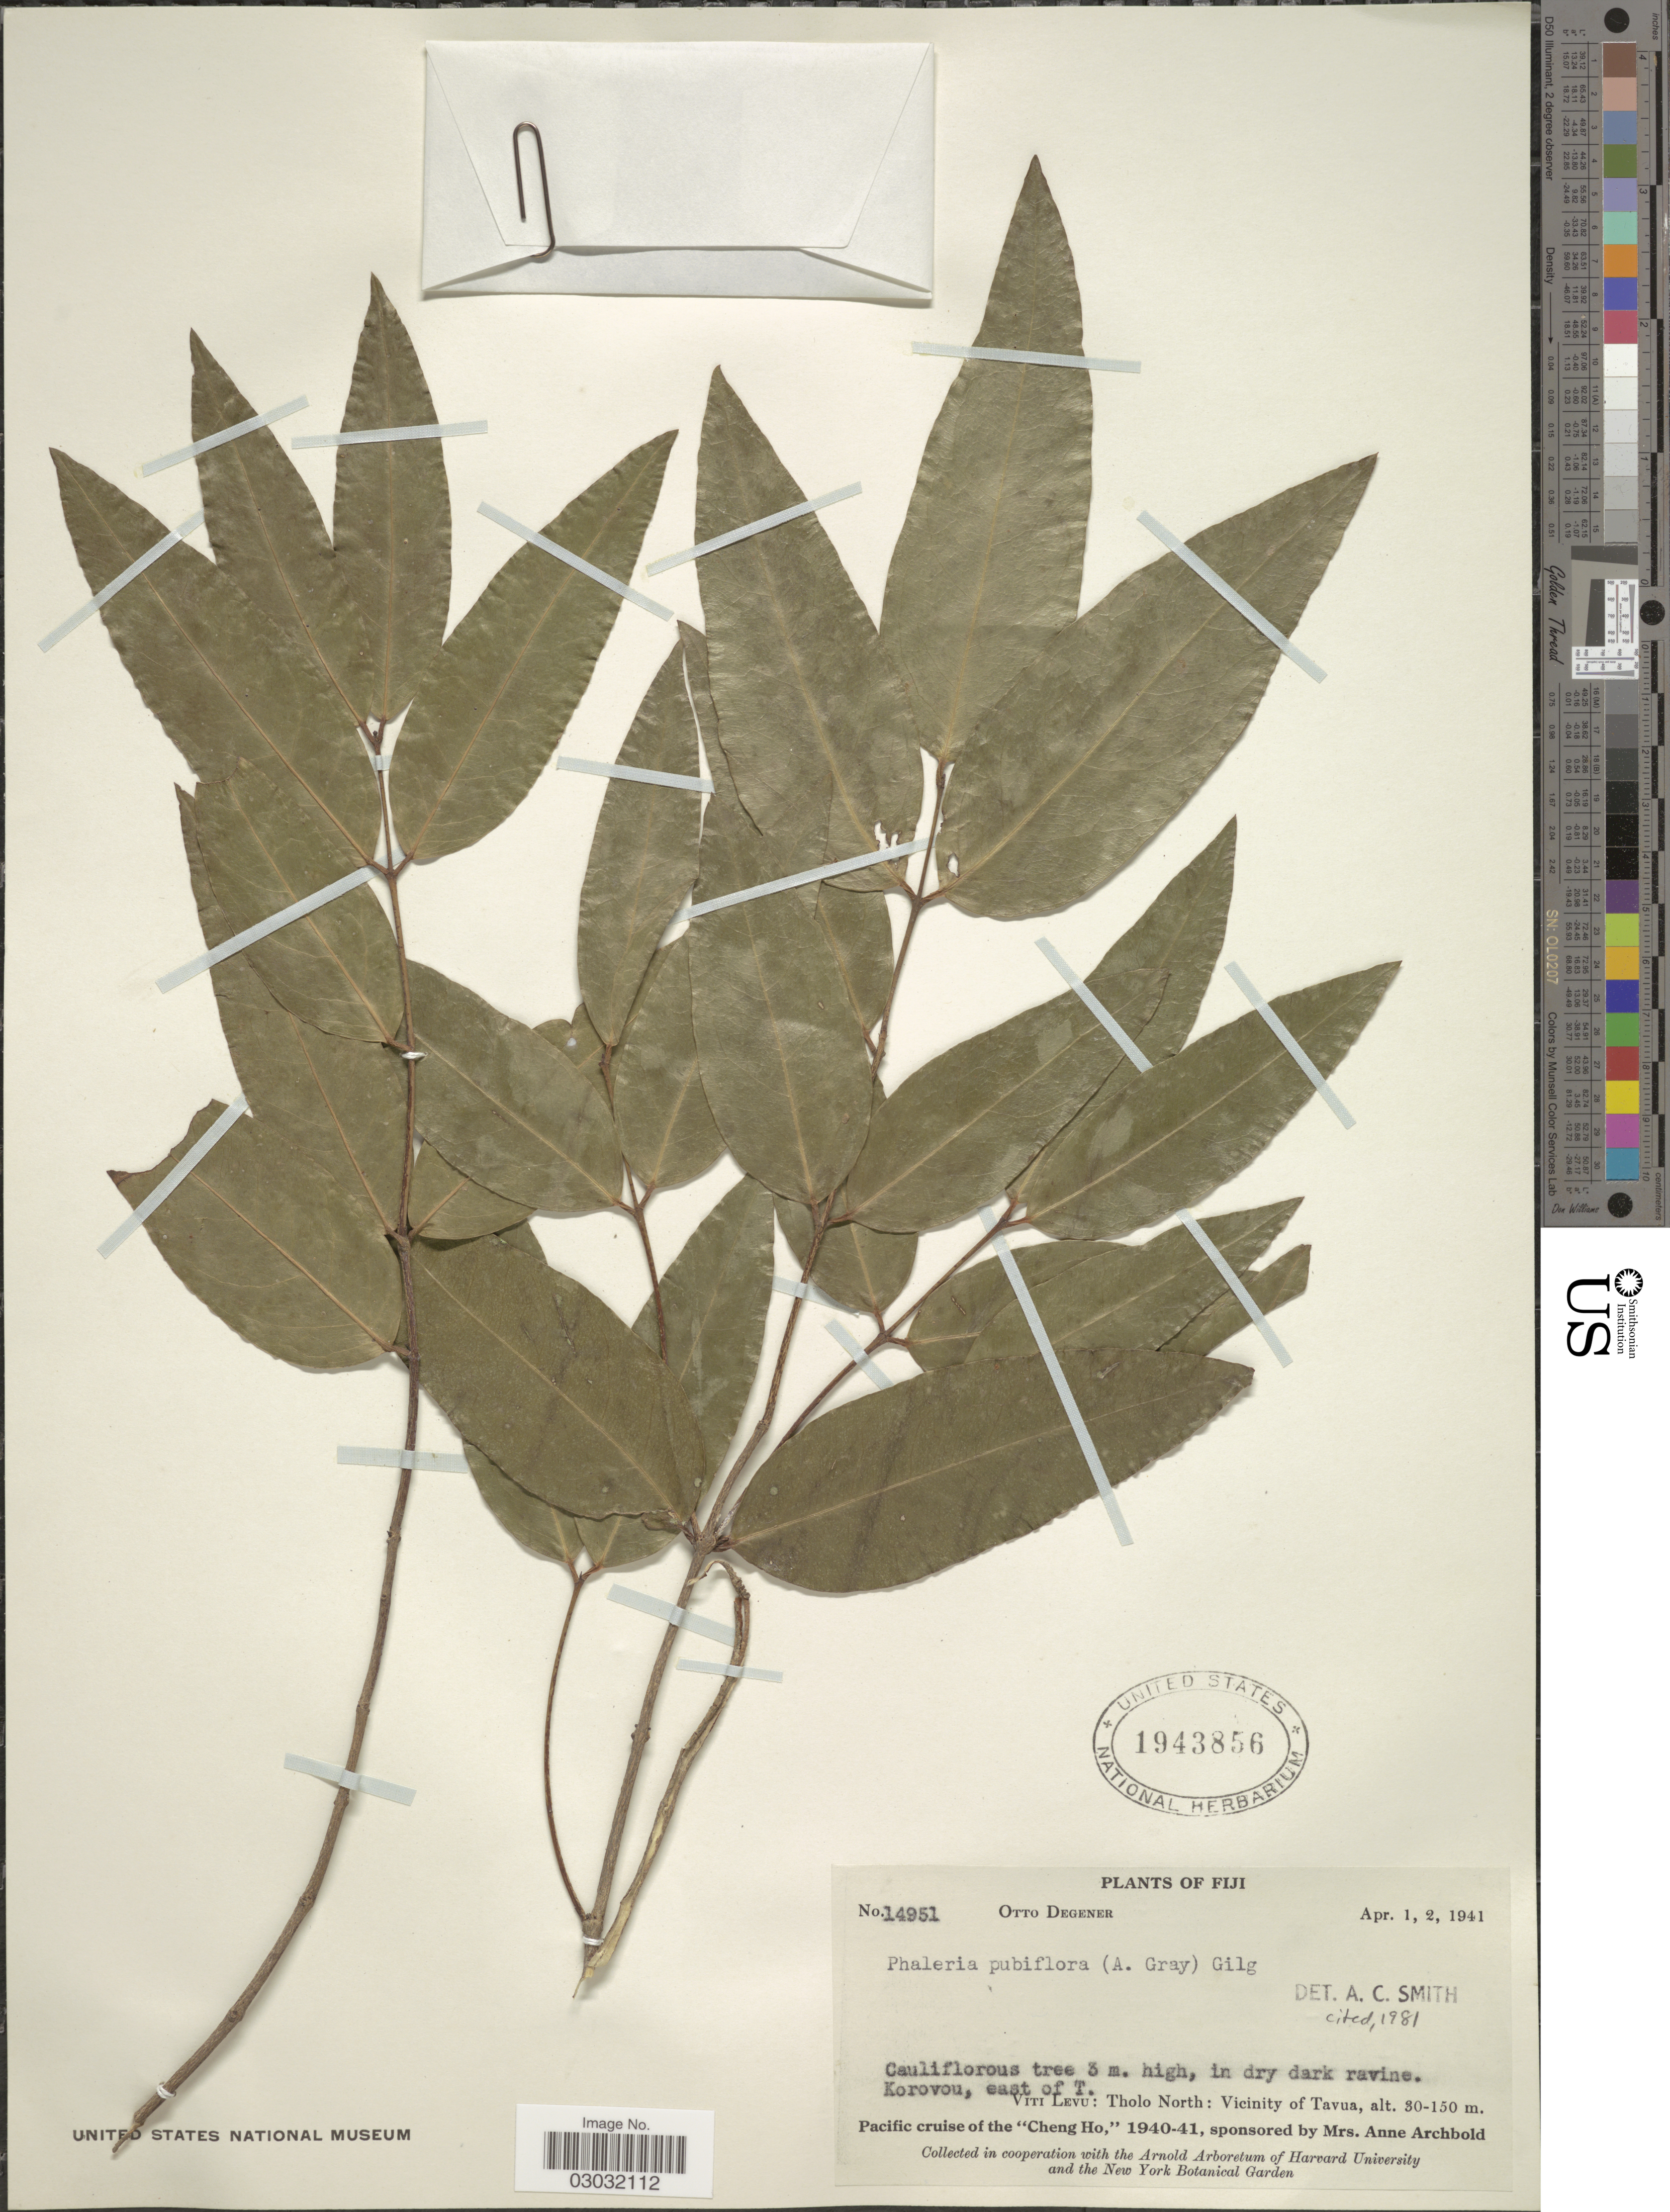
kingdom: Plantae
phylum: Tracheophyta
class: Magnoliopsida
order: Malvales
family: Thymelaeaceae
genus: Phaleria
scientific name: Phaleria pubiflora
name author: (A. Gray) Gilg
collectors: O. Degener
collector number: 14951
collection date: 1941-04-01/1941-04-02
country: Fiji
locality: Korovou, east of T., Viti Levu: Tholo North: Vicinity of Tavua.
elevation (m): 30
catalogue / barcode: US 1943856